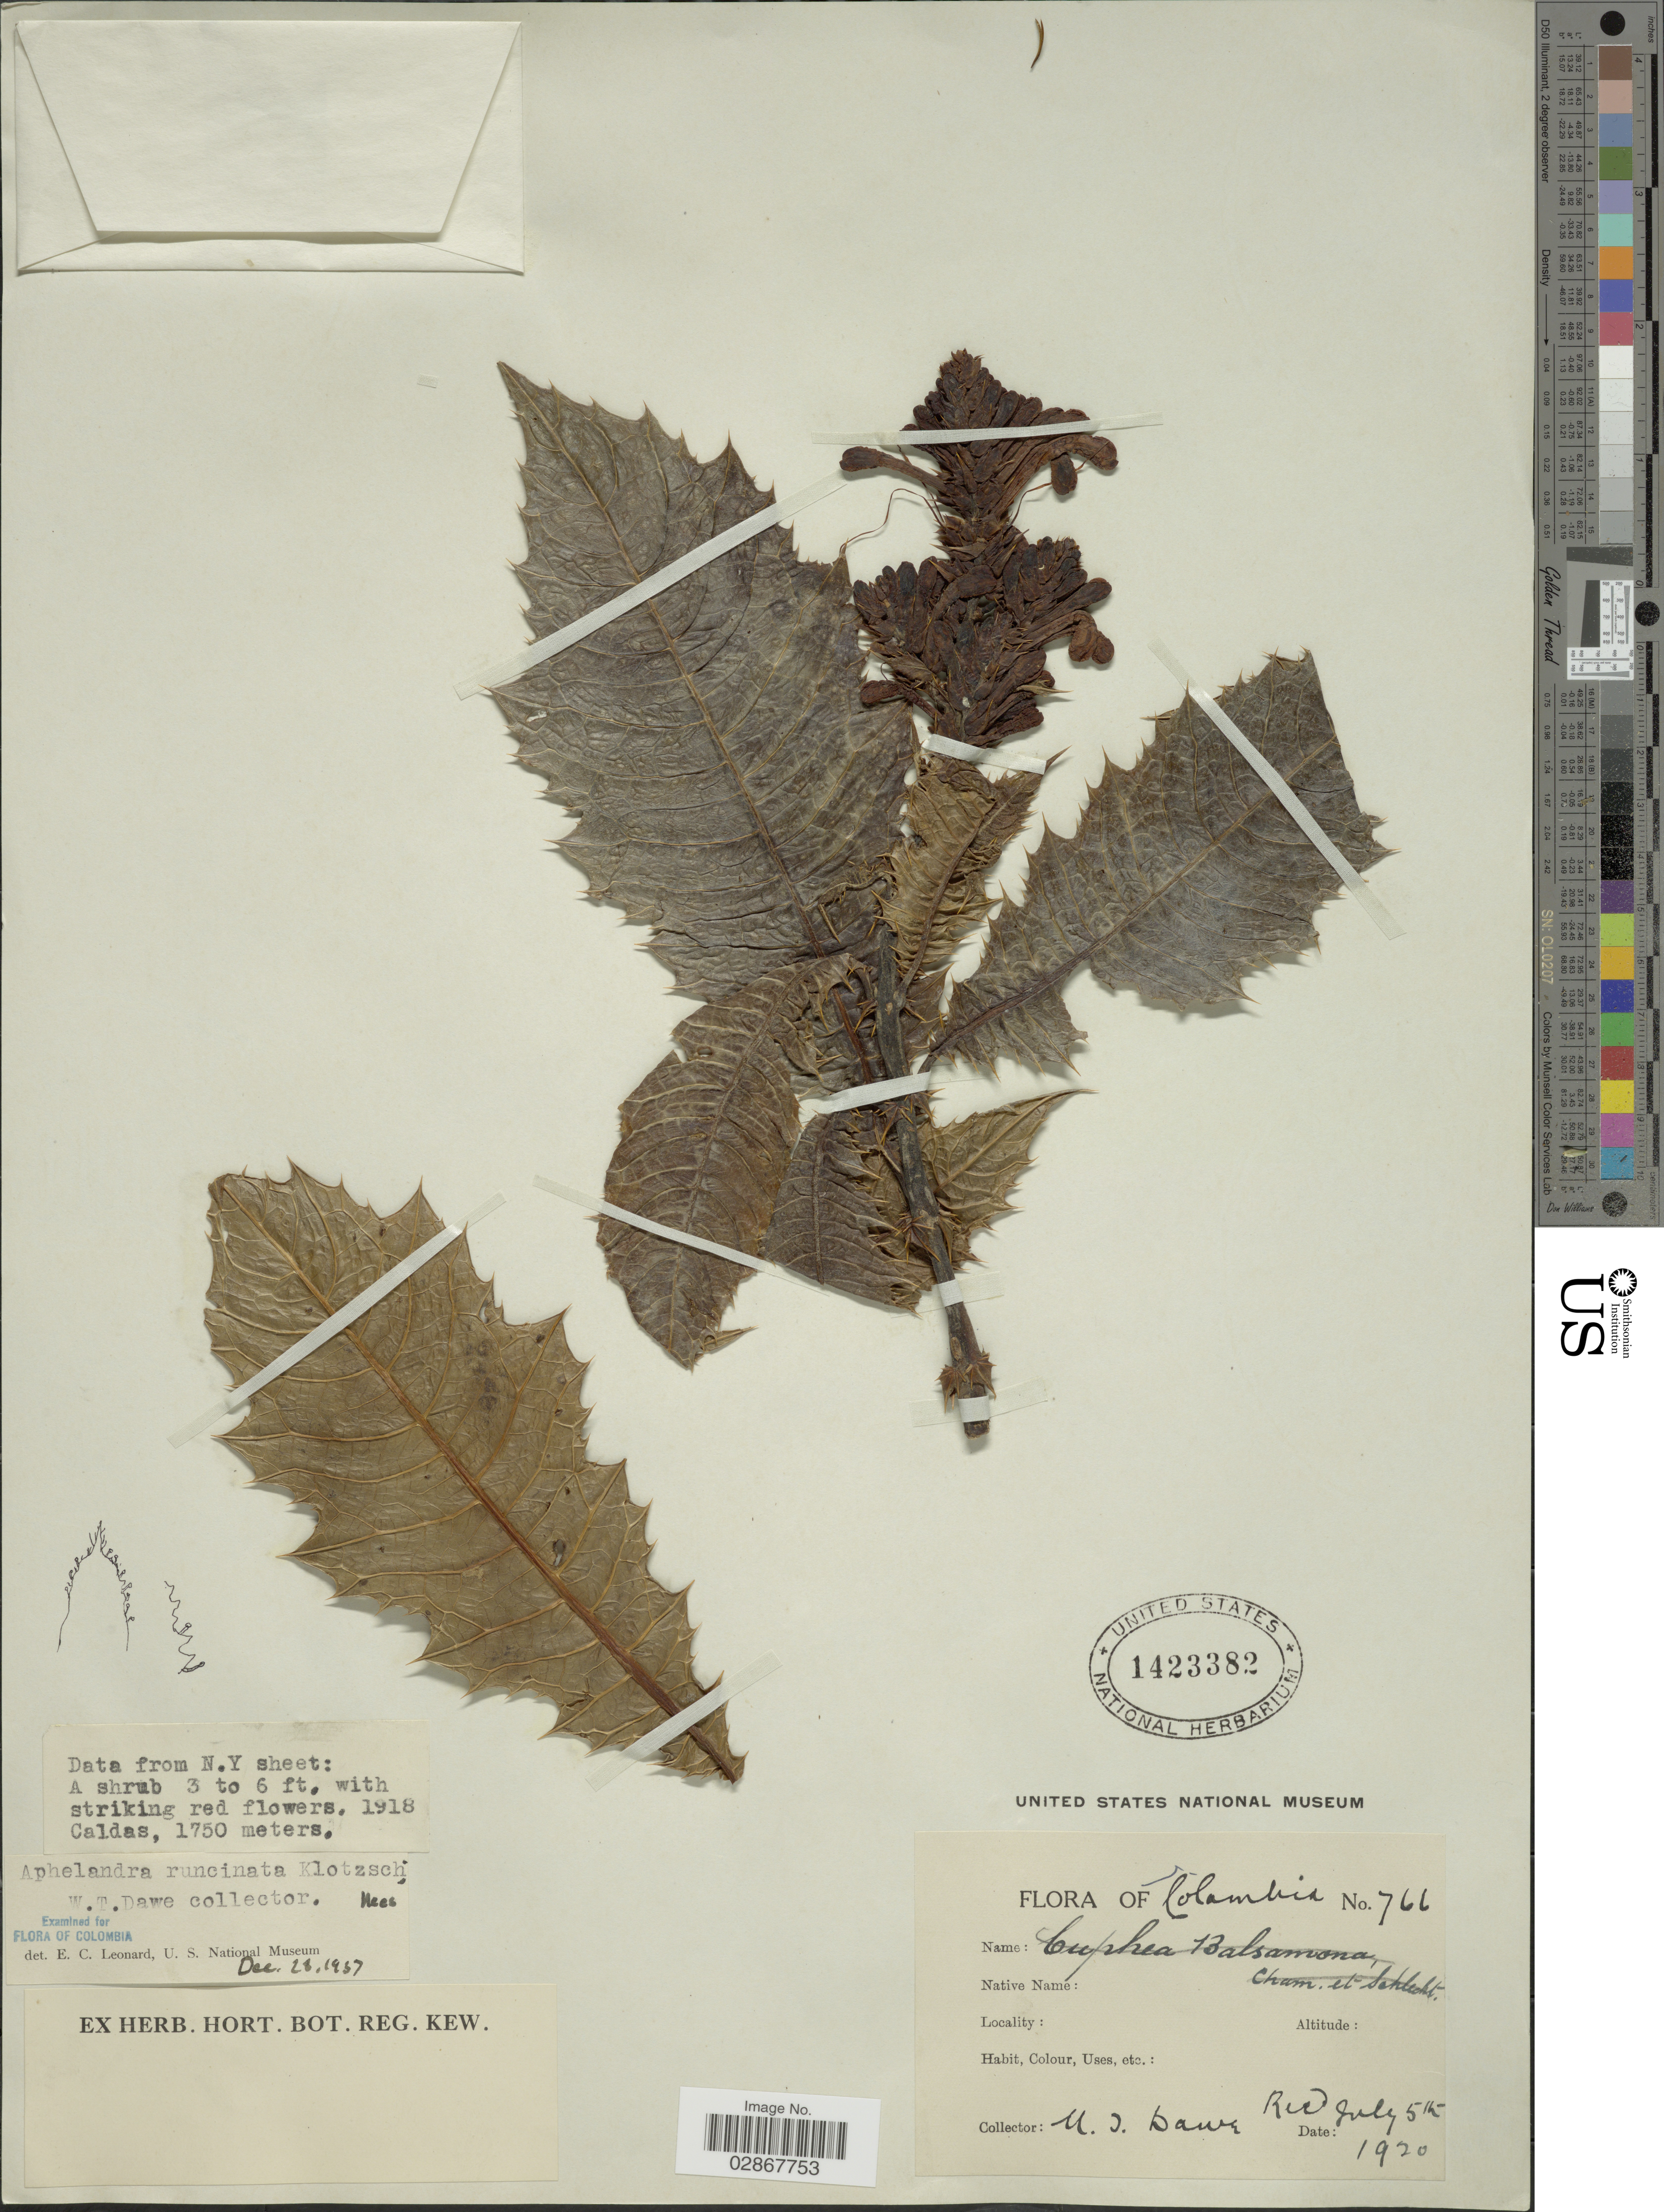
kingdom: Plantae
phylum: Tracheophyta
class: Magnoliopsida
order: Lamiales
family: Acanthaceae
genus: Aphelandra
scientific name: Aphelandra runcinata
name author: Klotzsch ex Nees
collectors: M. T. Dawe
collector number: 766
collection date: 1918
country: Colombia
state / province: Caldas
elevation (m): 1750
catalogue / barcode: US 1423382